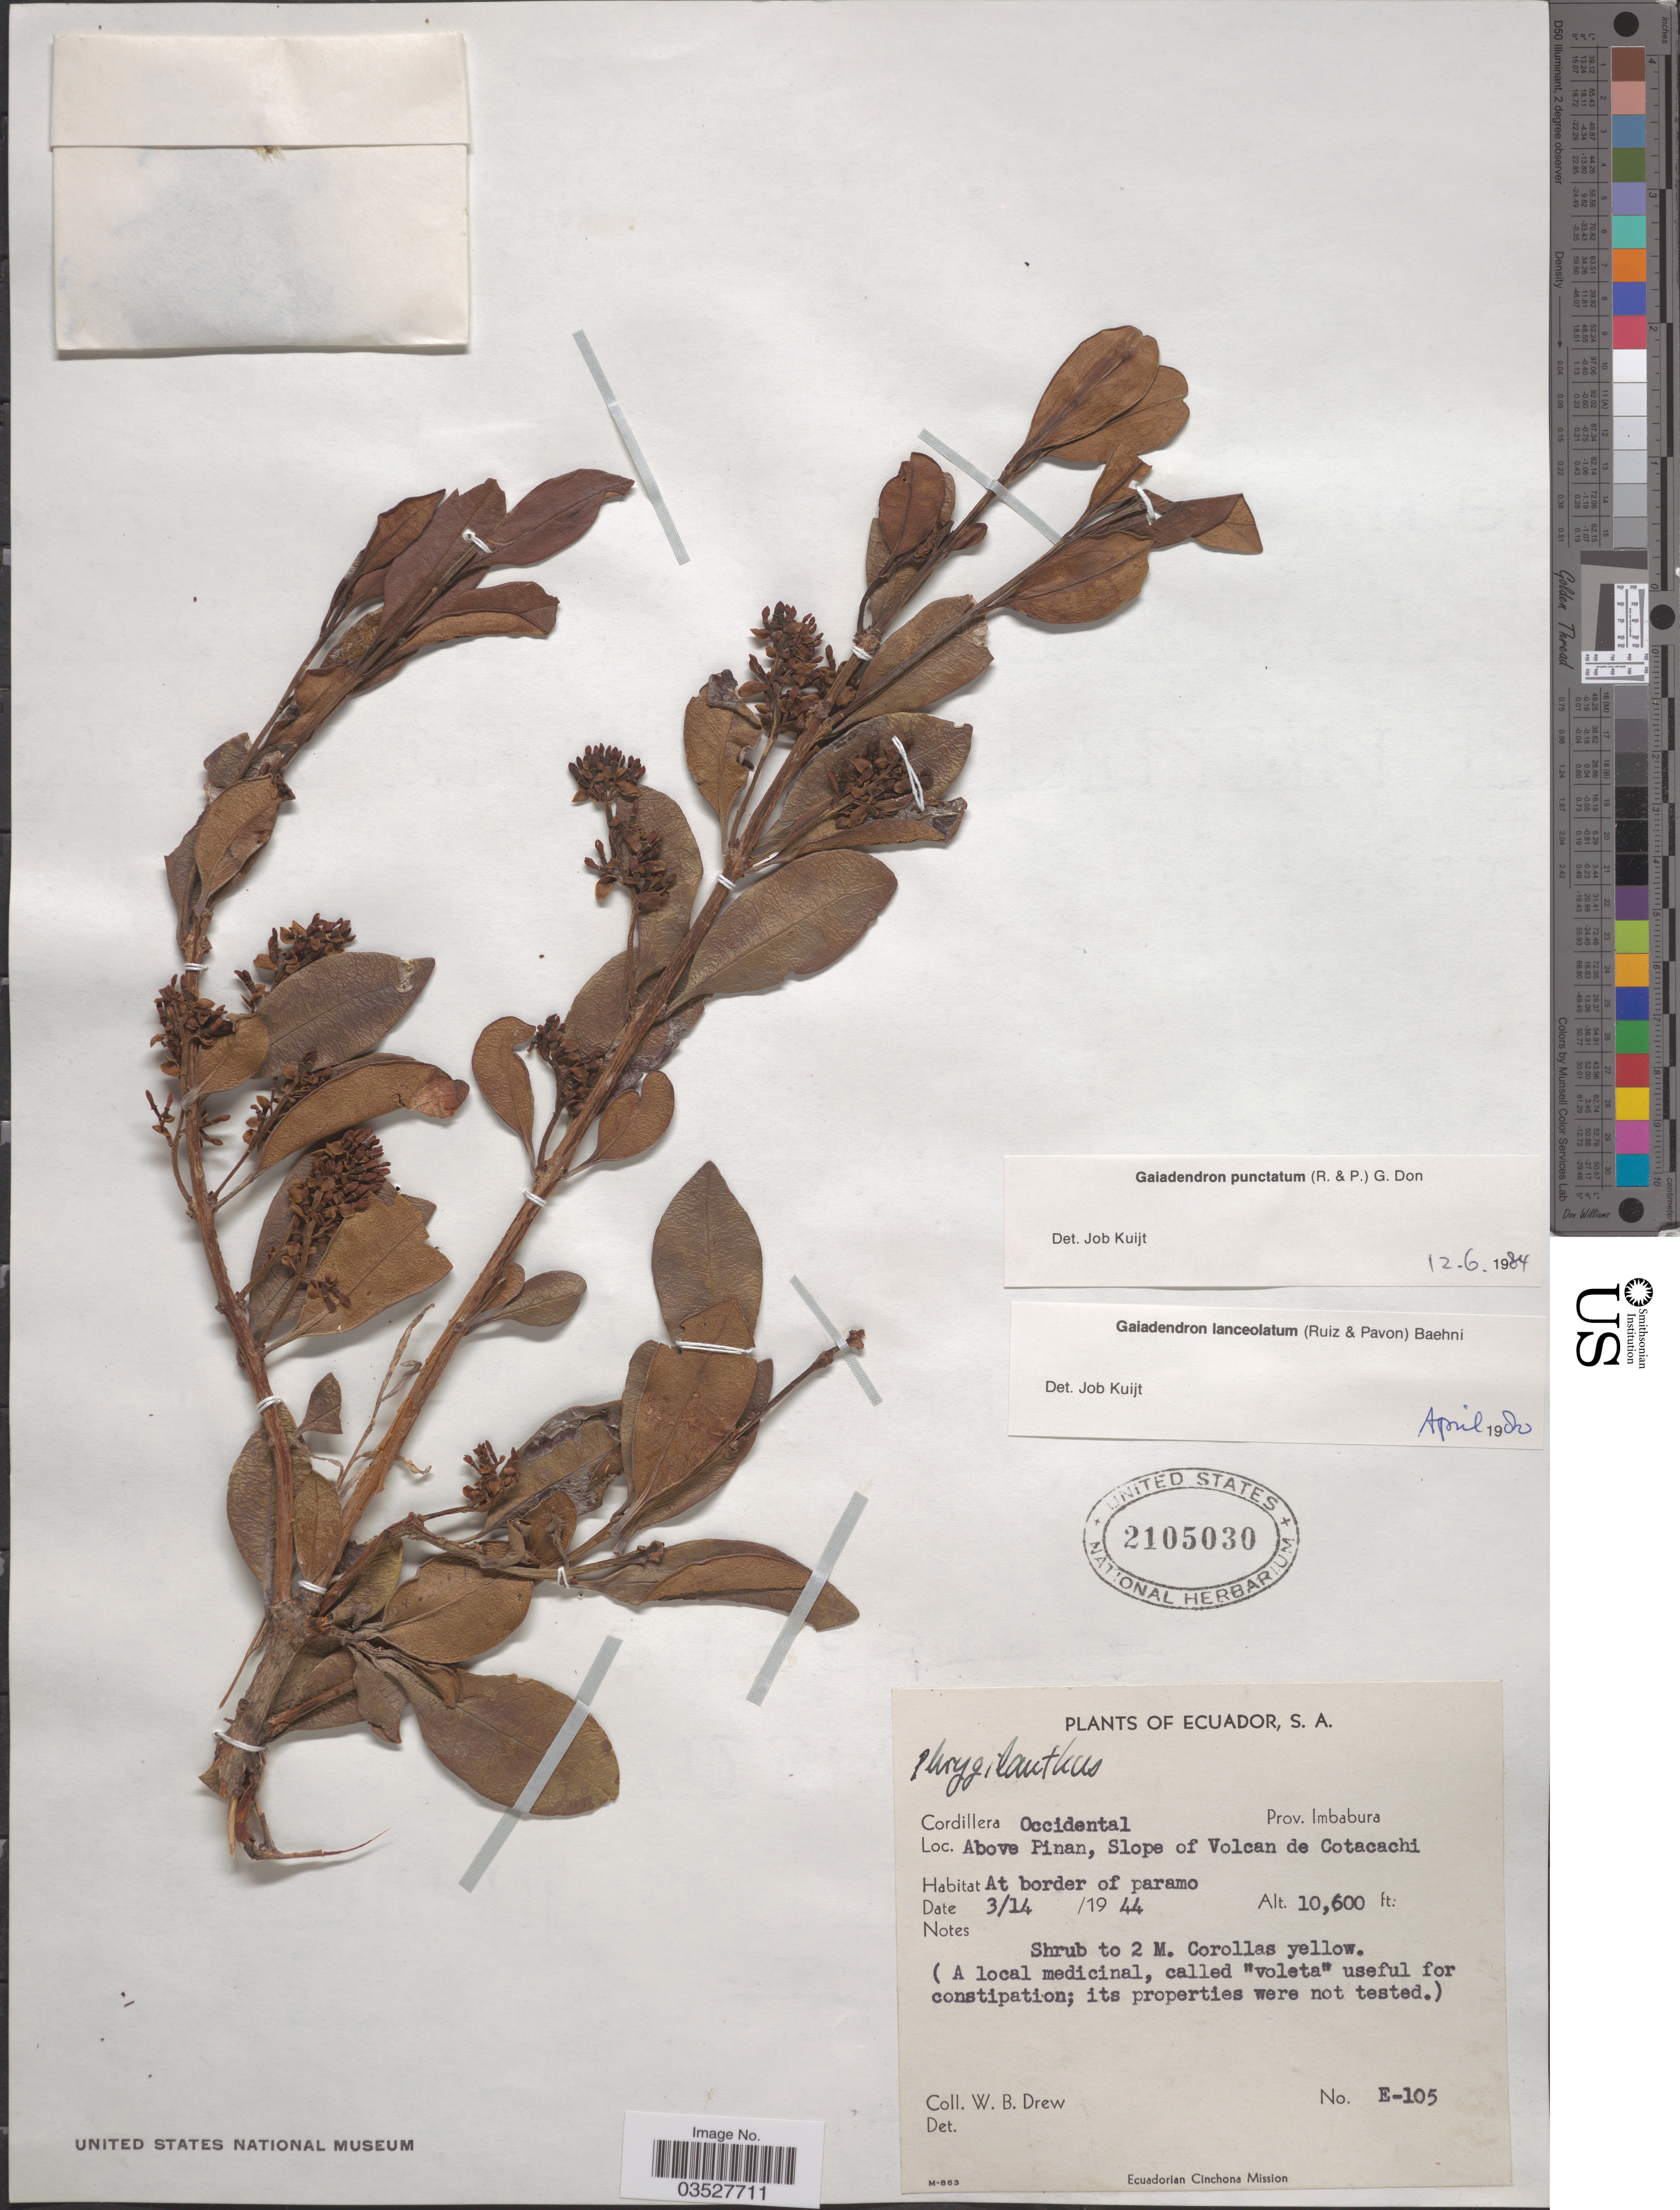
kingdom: Plantae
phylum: Tracheophyta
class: Magnoliopsida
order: Santalales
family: Loranthaceae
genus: Gaiadendron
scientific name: Gaiadendron punctatum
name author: (Ruiz & Pav.) G. Don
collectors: W. B. Drew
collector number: E-105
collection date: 1944-03-14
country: Ecuador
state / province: Imbabura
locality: Cordillera Occidental. Above Pinan, Slope of Volcan de Cotacachi. At border of paramo.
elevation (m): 3231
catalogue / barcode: US 2105030